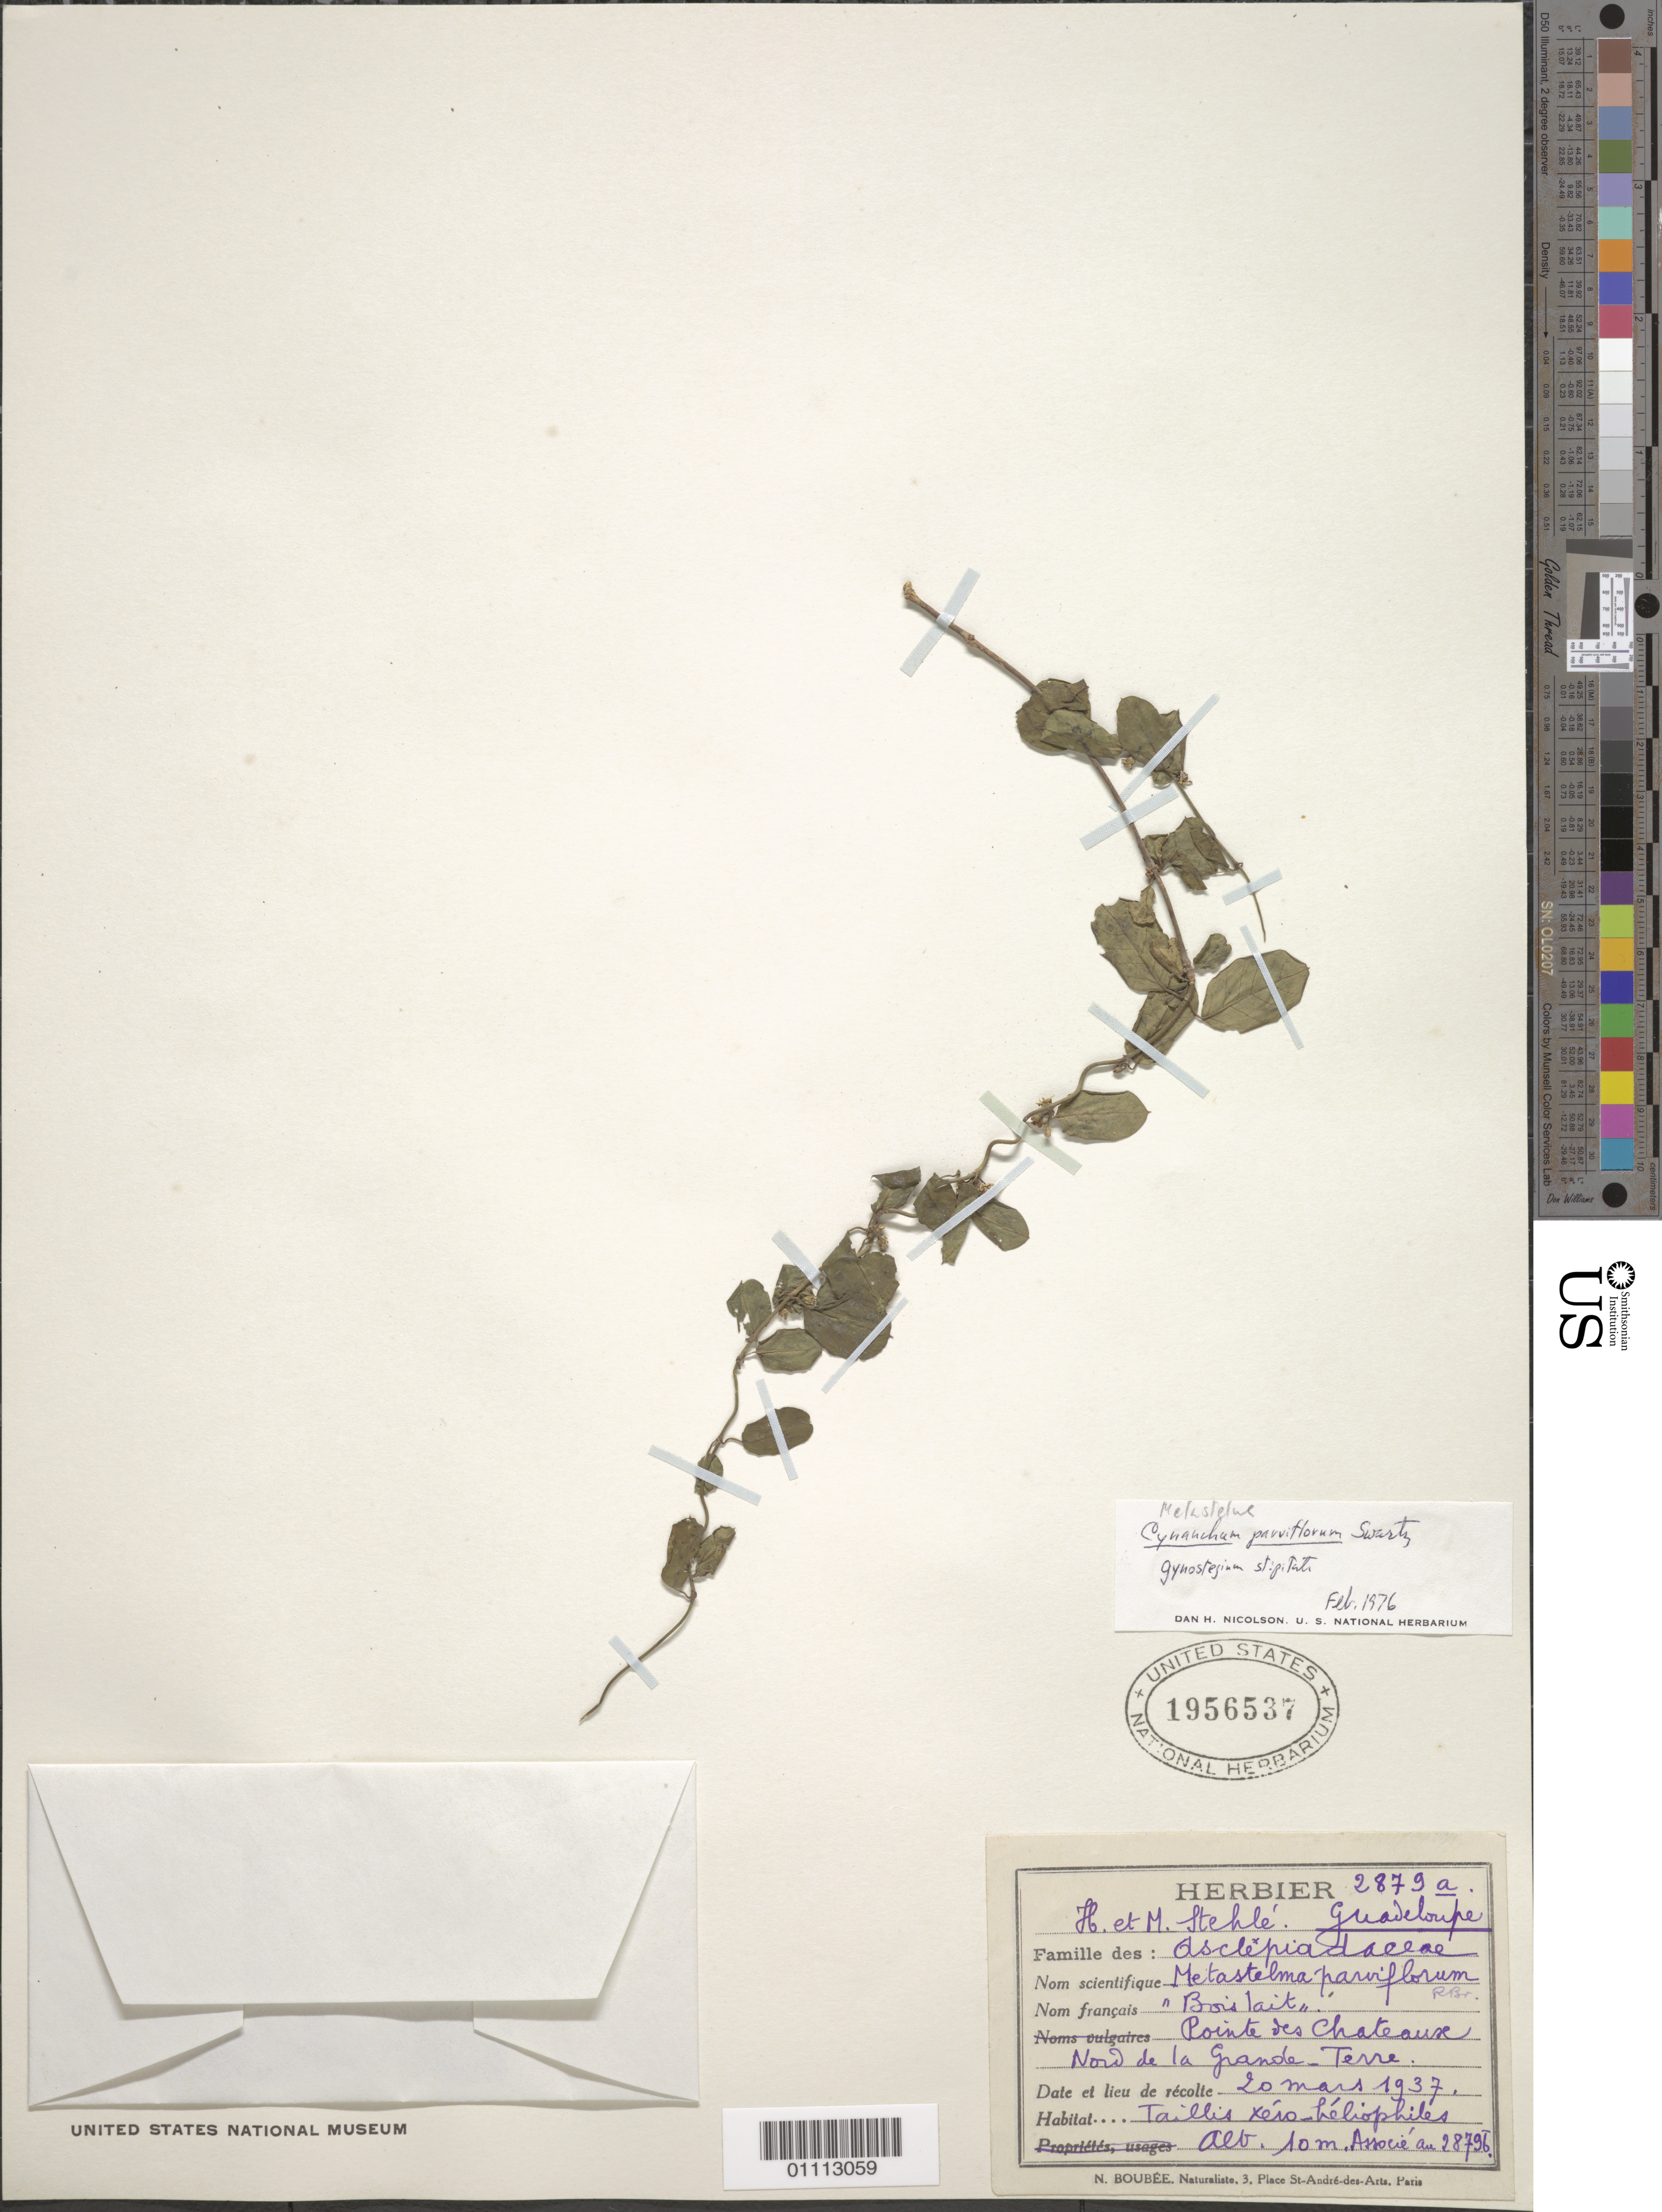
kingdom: Plantae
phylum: Tracheophyta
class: Magnoliopsida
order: Gentianales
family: Apocynaceae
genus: Metastelma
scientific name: Metastelma parviflorum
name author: (Sw.) Schult.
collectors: H. Stehlé & M. Stehlé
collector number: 2879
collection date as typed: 20 Mar 1937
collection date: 1937-03-20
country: Guadeloupe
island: Grande Terre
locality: Nord de Grande-Terre. Pointe des Chateaux. Tallis xero-heliophiles.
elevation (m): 10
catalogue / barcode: US 1956537